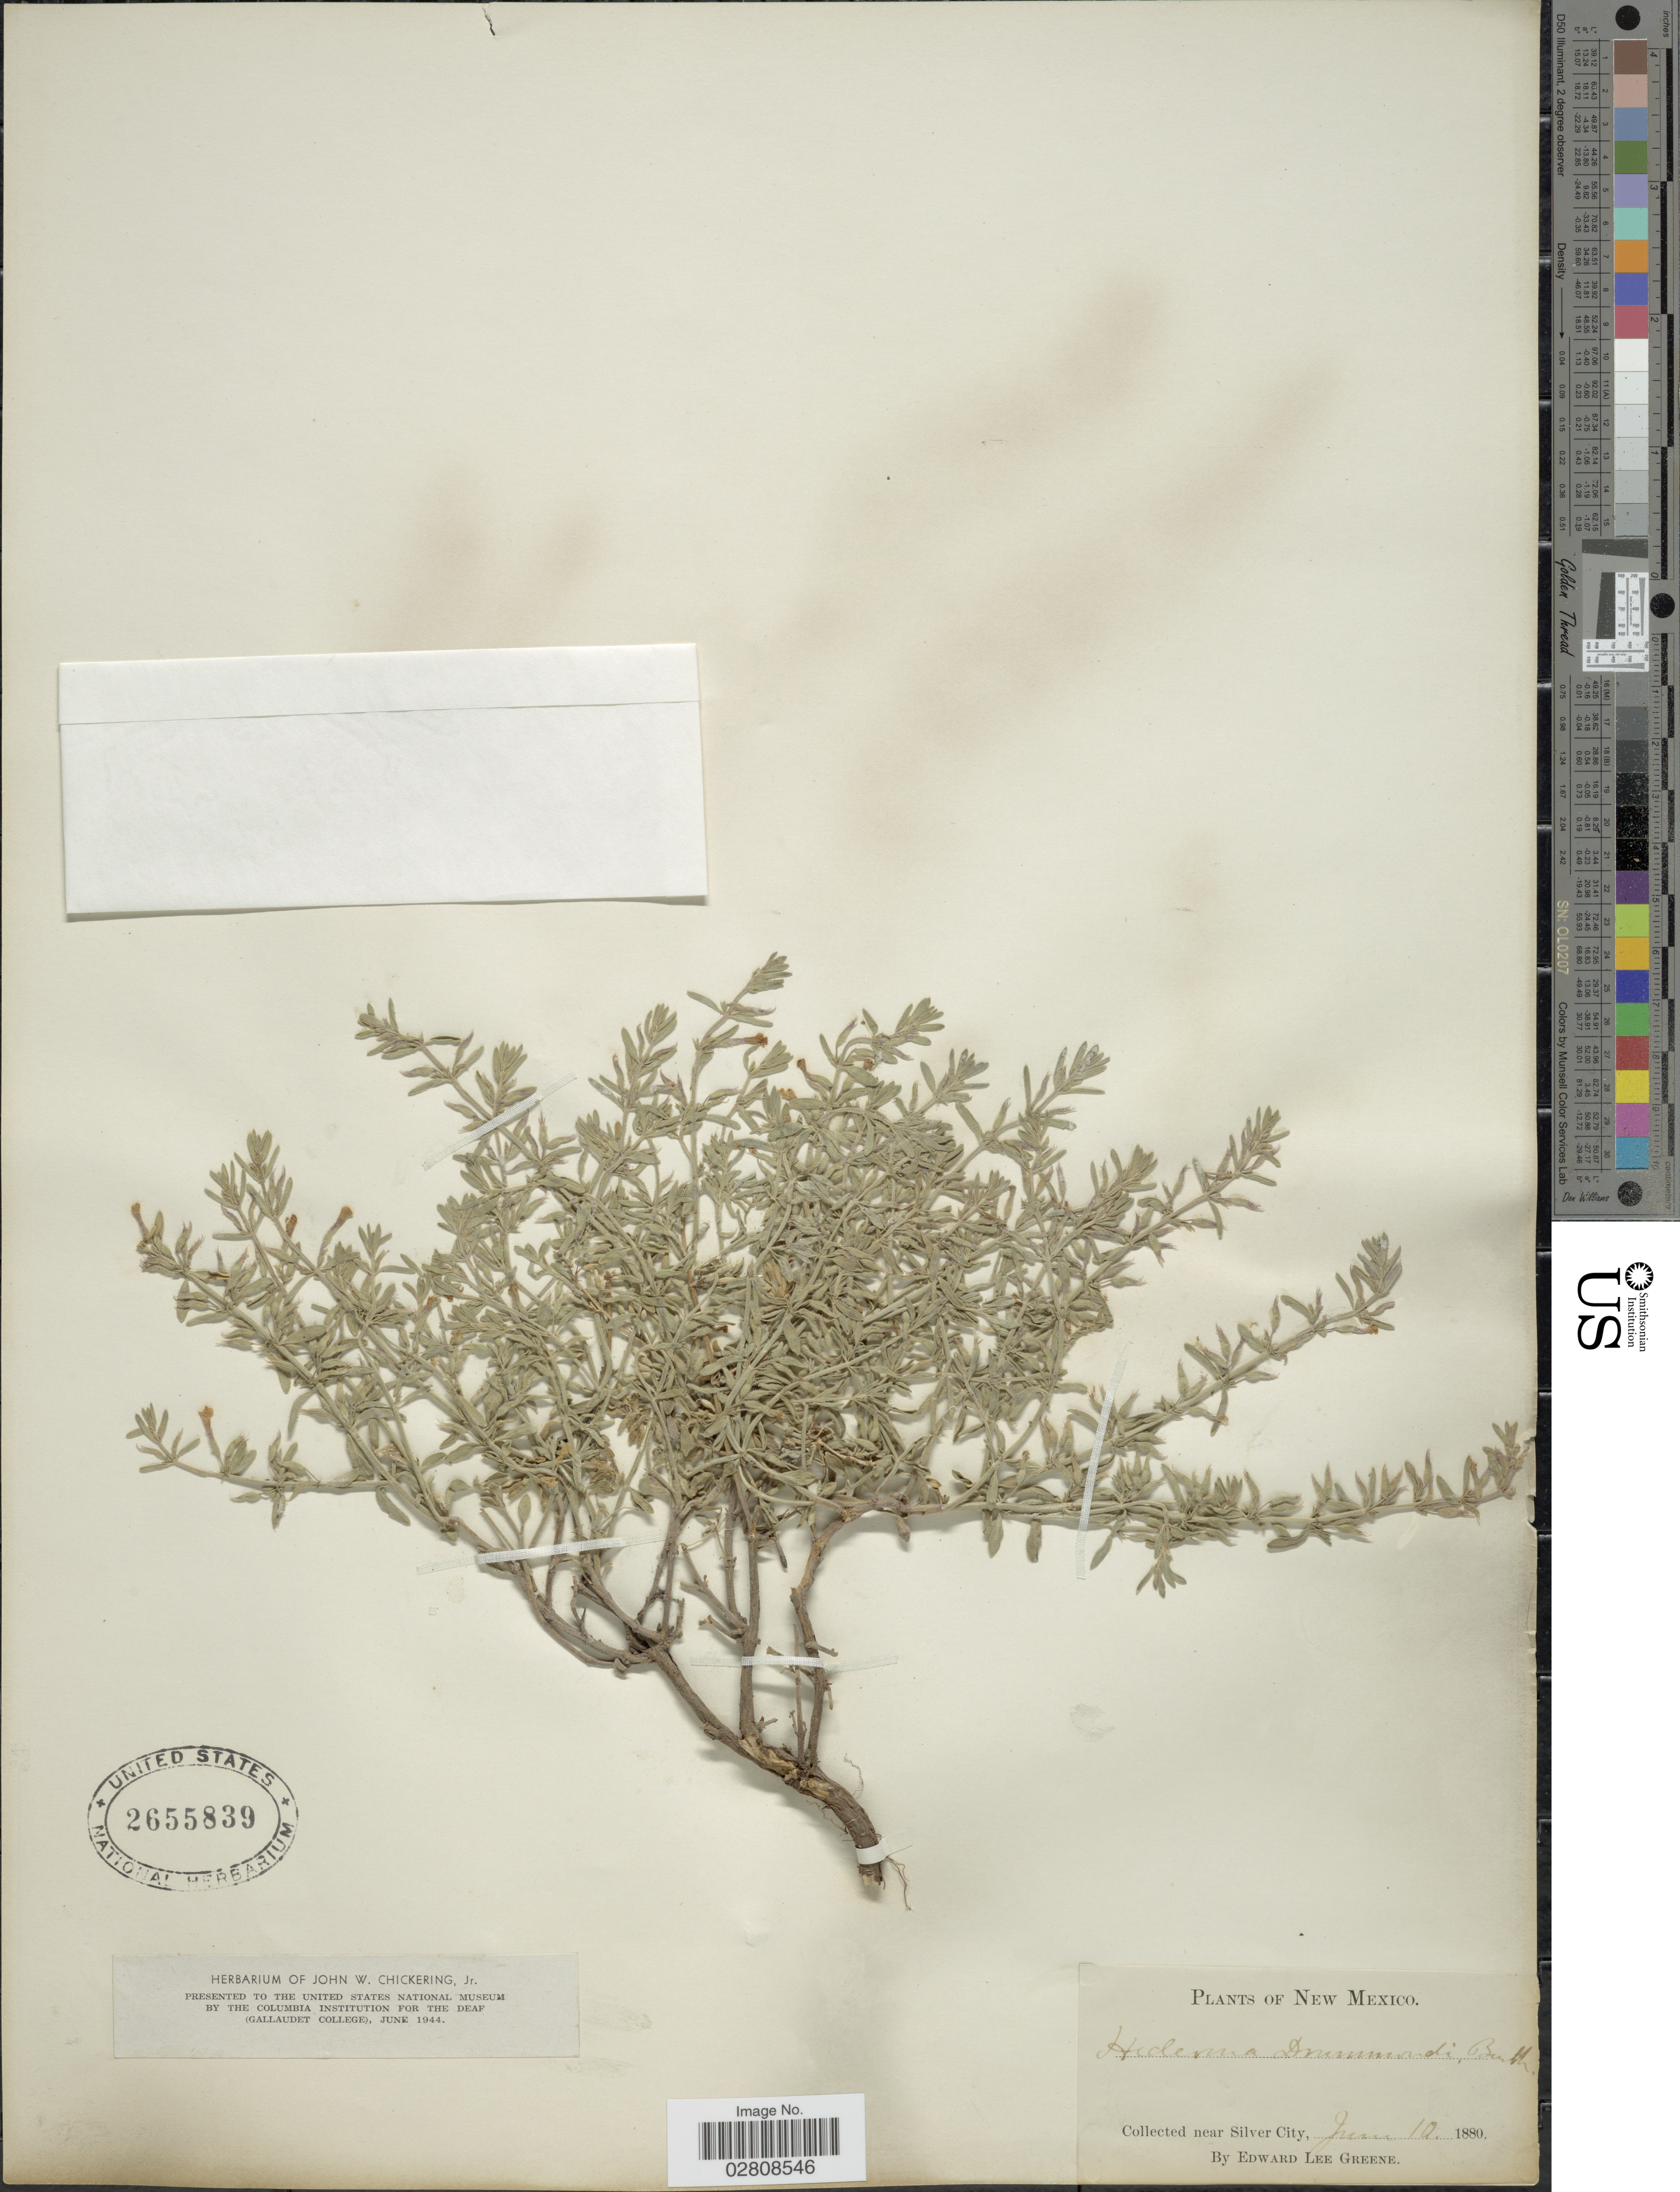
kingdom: Plantae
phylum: Tracheophyta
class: Magnoliopsida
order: Lamiales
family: Lamiaceae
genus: Hedeoma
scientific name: Hedeoma drummondii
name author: Benth.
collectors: E. L. Greene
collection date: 1880-06-10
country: United States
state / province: New Mexico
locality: Near Silver City.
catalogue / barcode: US 2655839